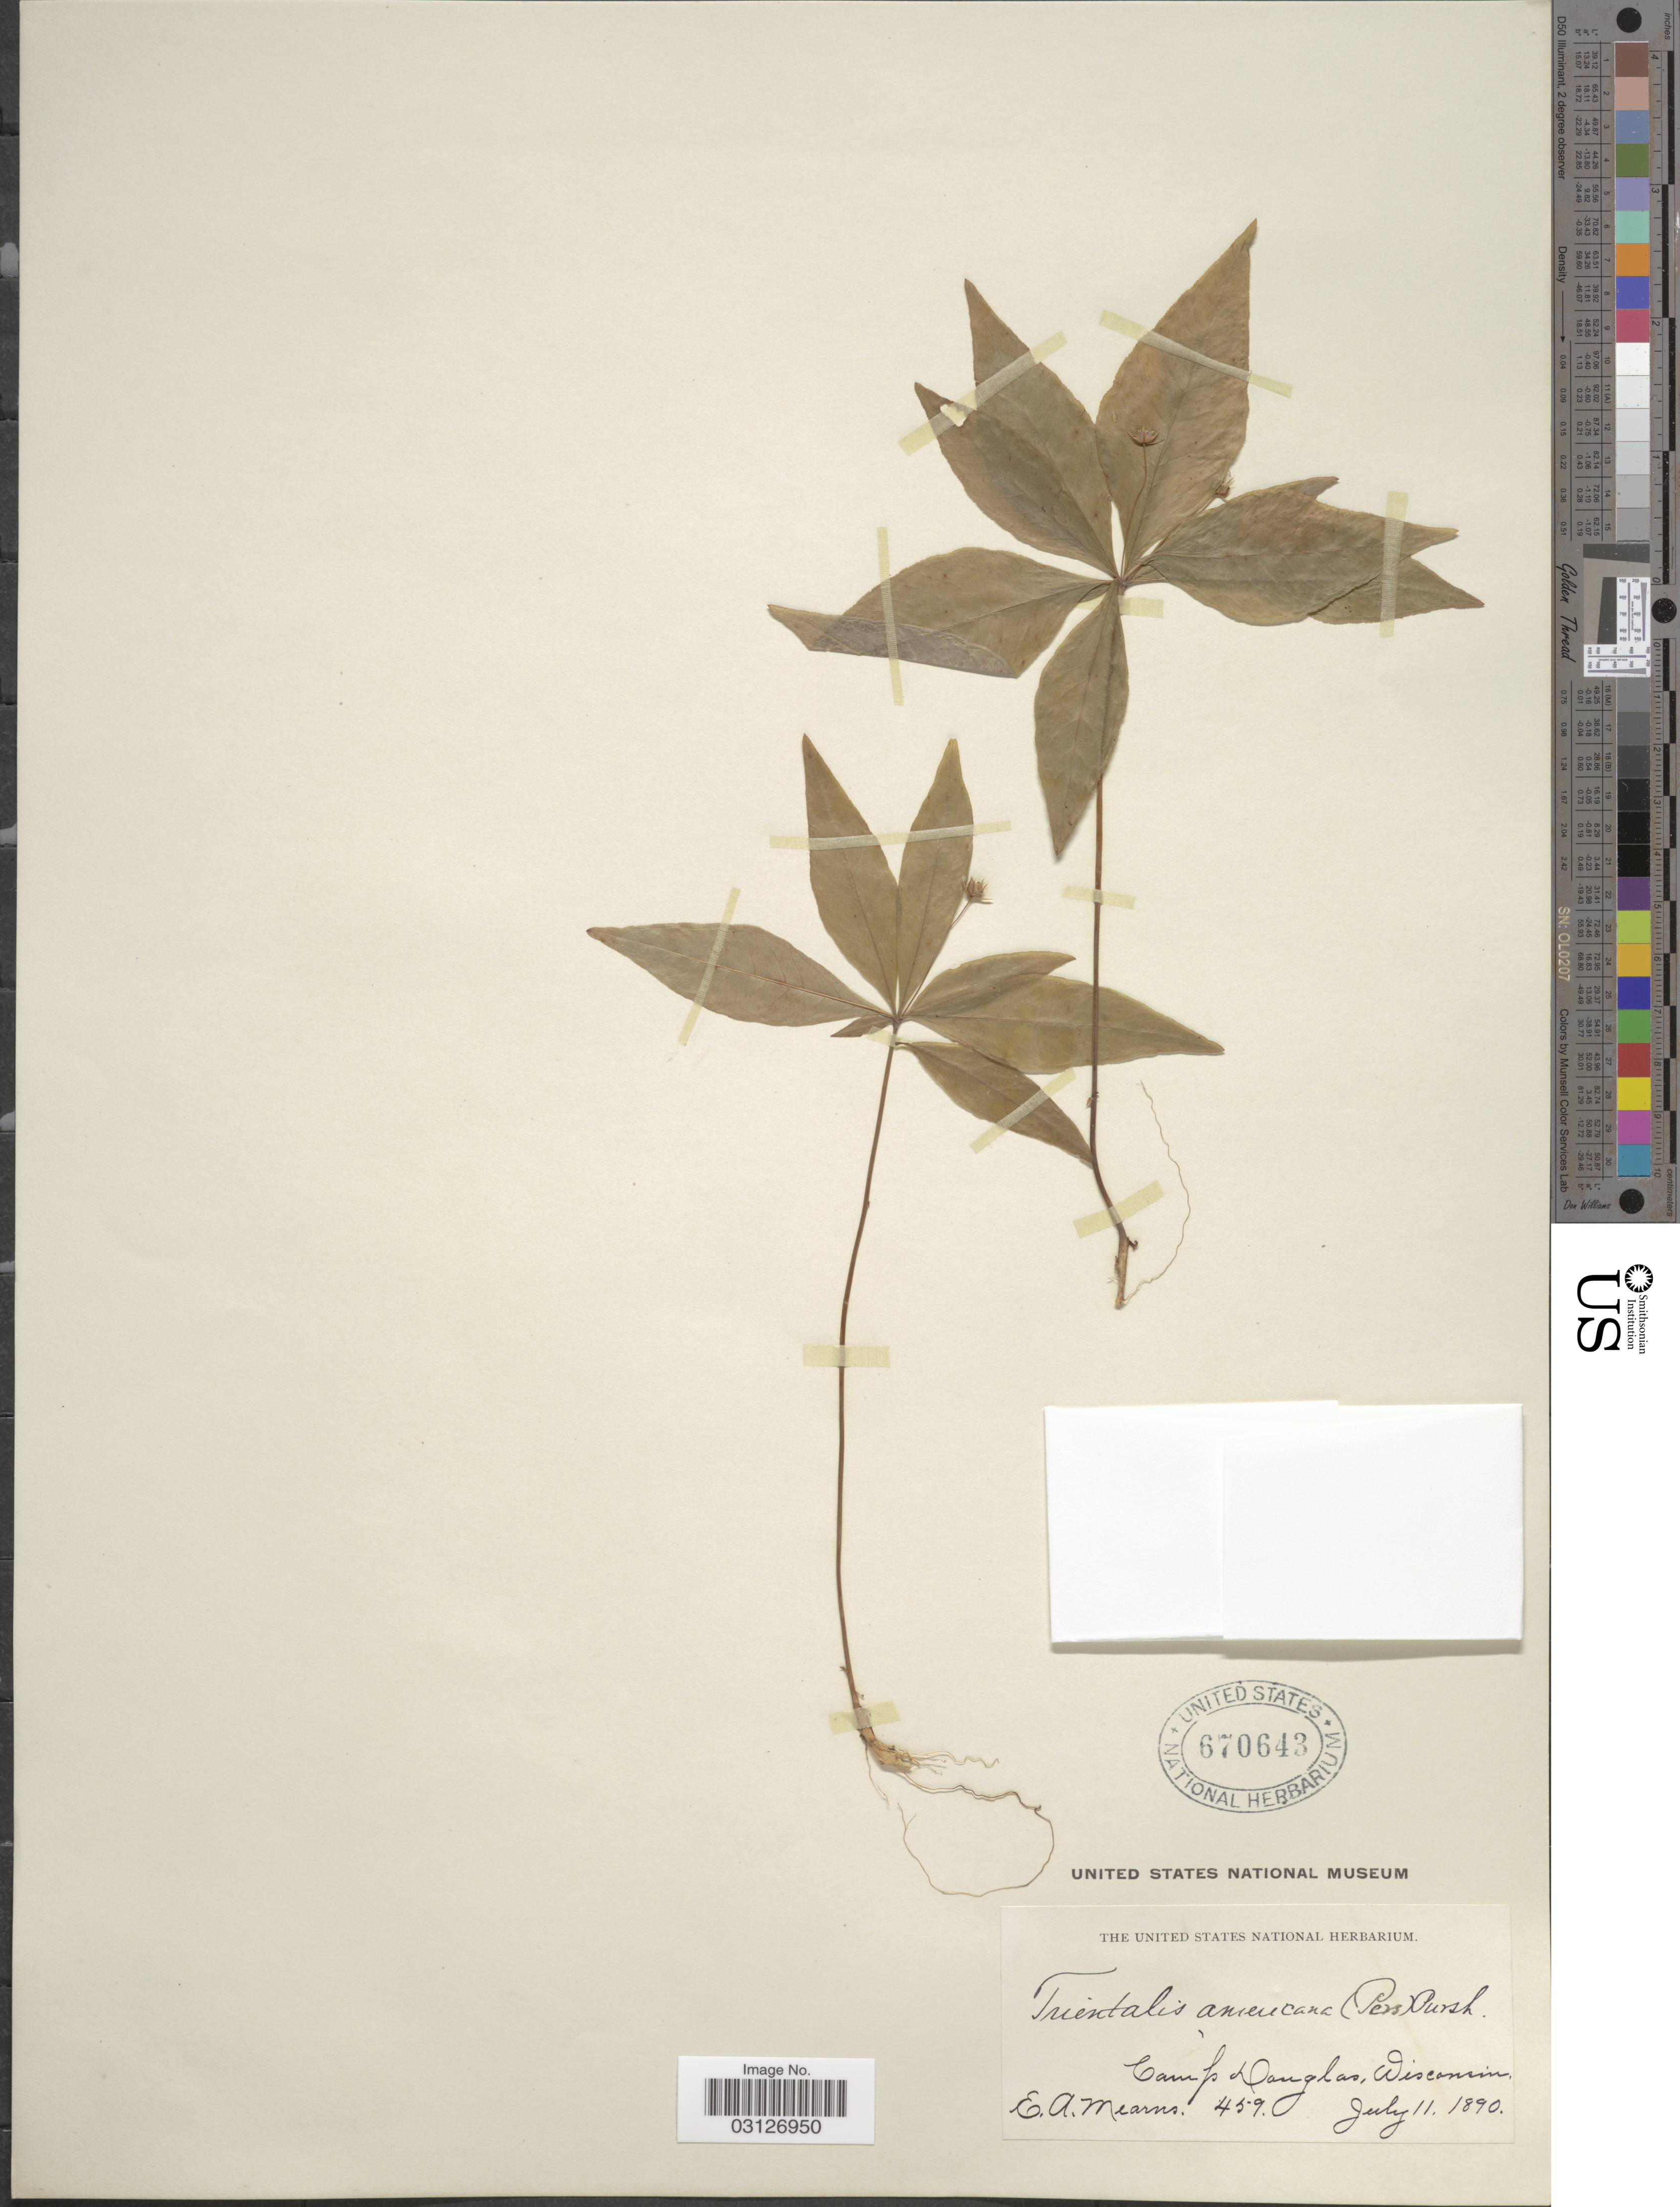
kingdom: Plantae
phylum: Tracheophyta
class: Magnoliopsida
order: Ericales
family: Primulaceae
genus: Trientalis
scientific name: Trientalis americana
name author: Pursh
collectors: E. A. Mearns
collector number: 459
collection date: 1890-07-11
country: United States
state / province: Wisconsin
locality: Camp Douglas.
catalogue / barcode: US 670643